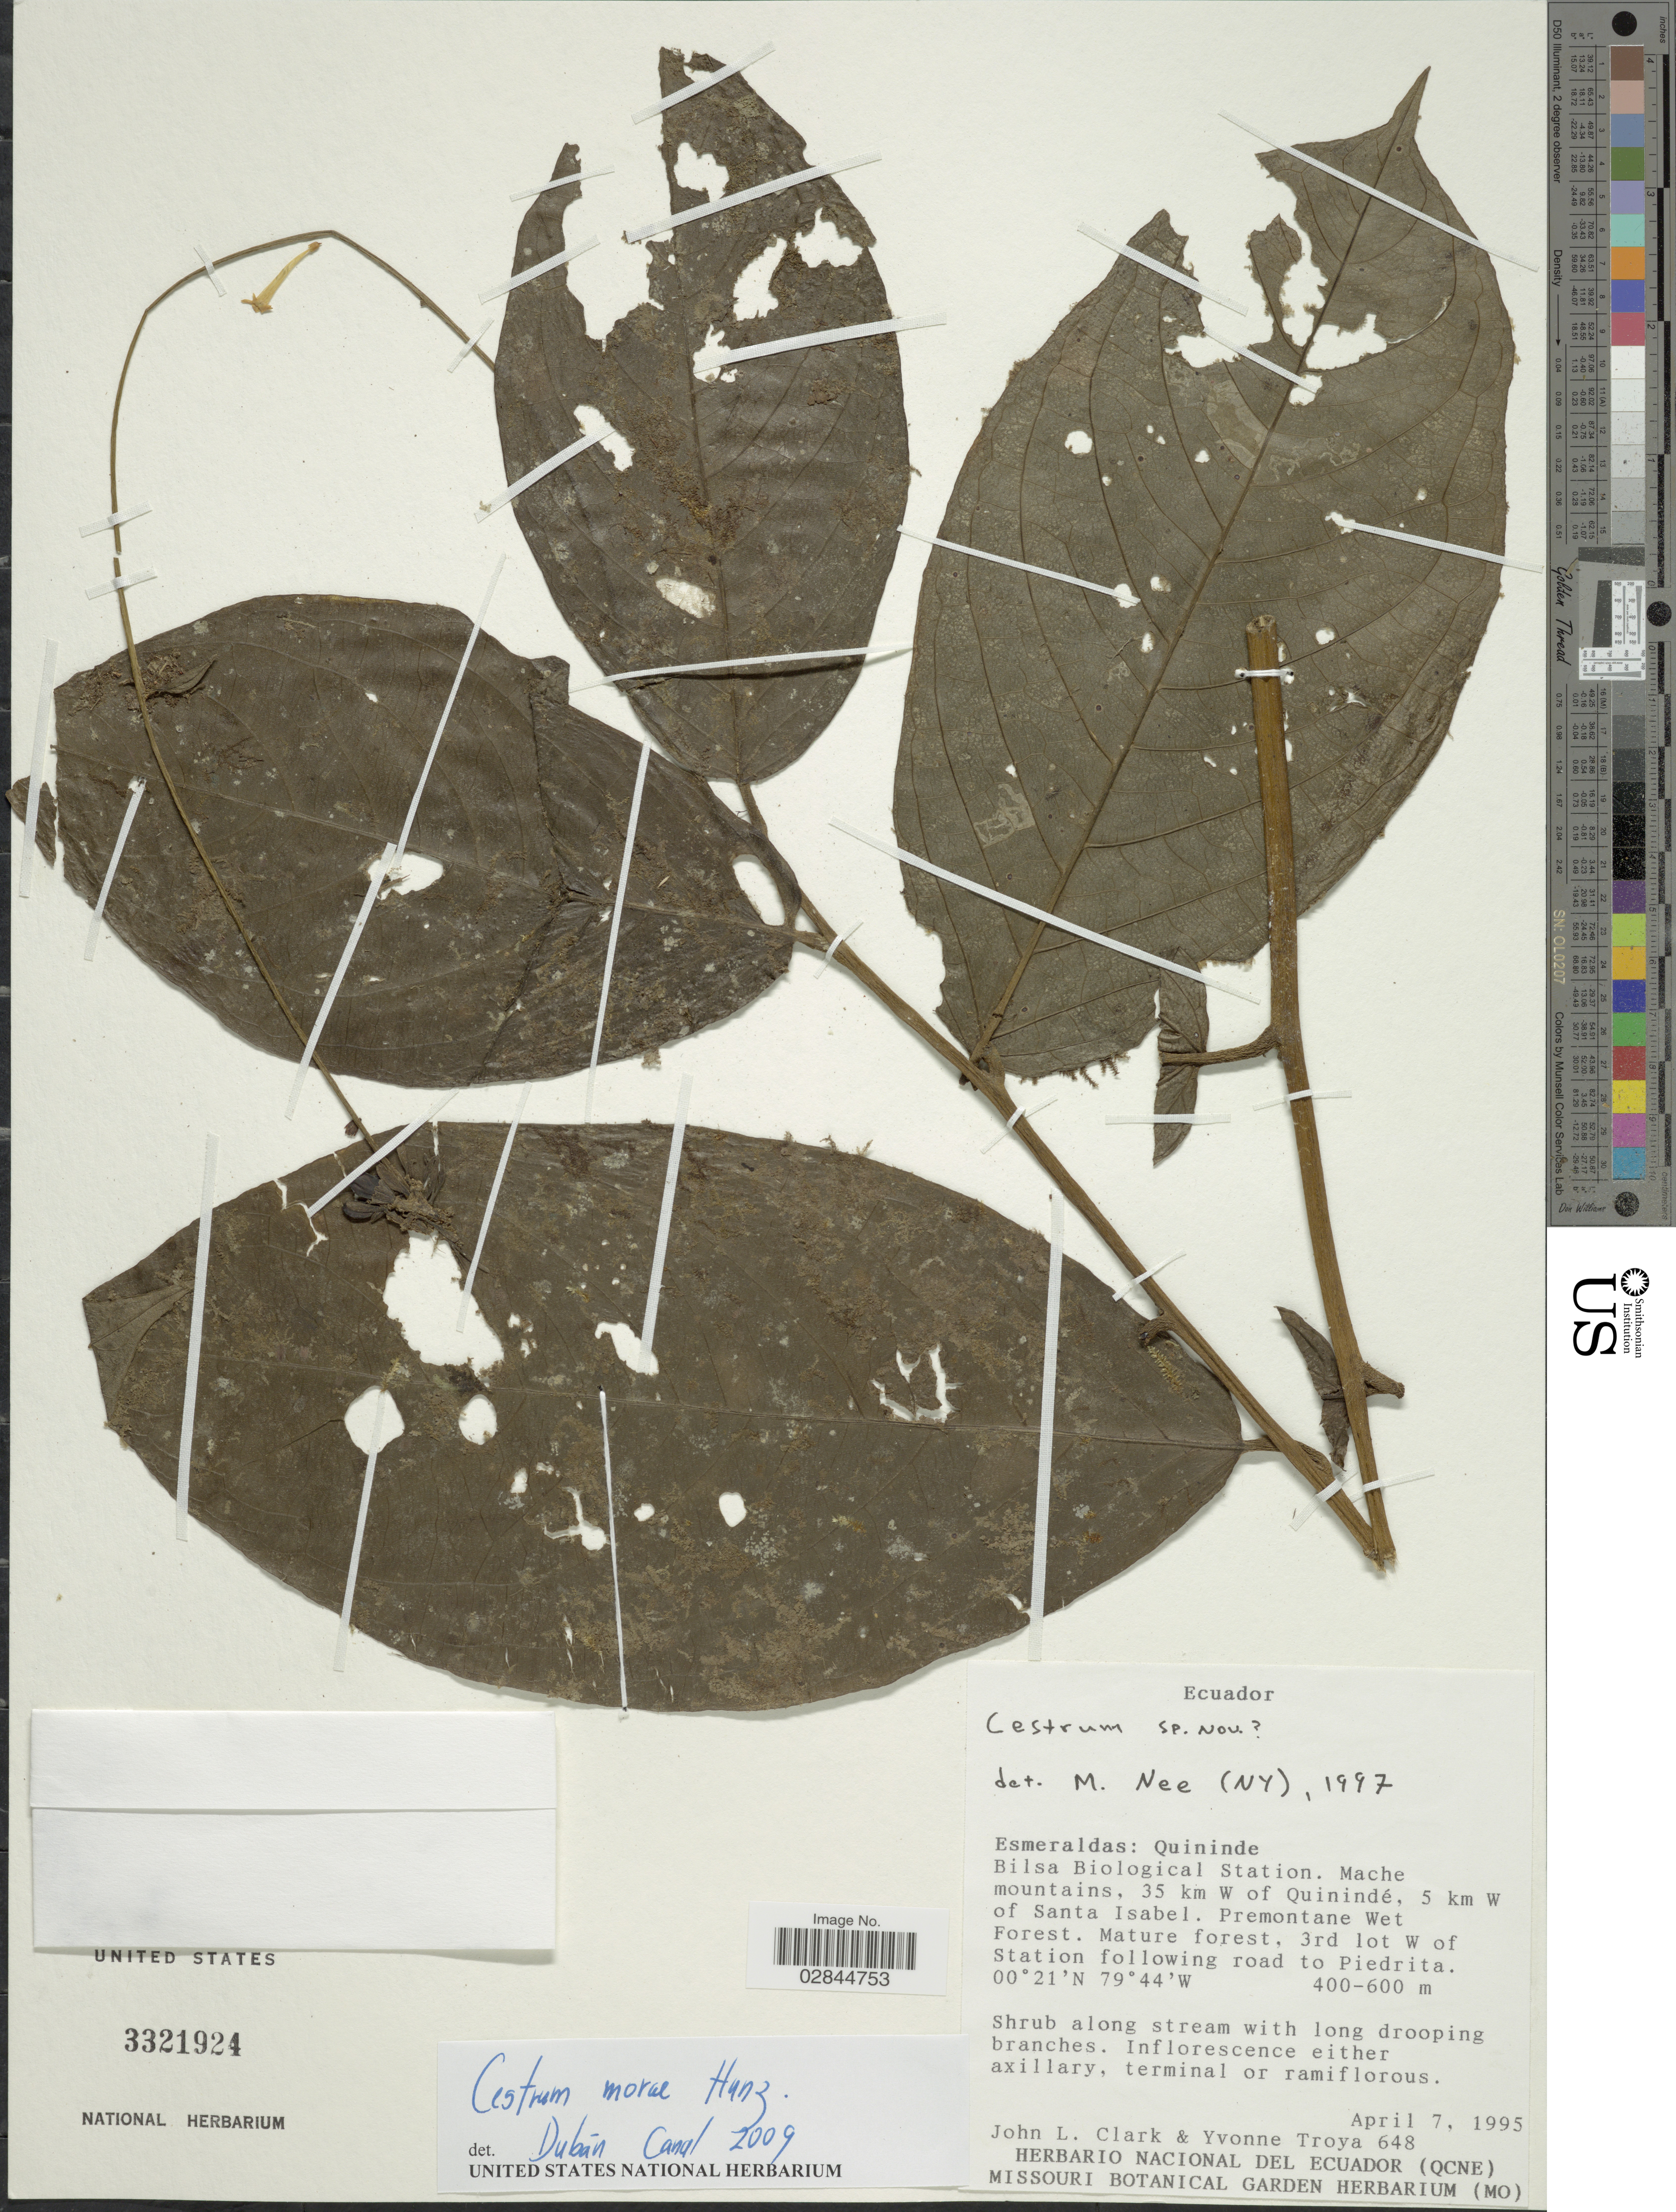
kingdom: Plantae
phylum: Tracheophyta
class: Magnoliopsida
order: Solanales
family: Solanaceae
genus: Cestrum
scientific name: Cestrum morae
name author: Hunz.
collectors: J. L. Clark & Y. Troya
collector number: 648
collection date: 1995-04-07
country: Ecuador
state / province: Esmeraldas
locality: Quininde. Bilsa Biological Station. Mache mountains. 35 km W of Quinínde, 5 km W of Santa Isabel. Mature forest, 3rd lot W of Station following road to Piedrita.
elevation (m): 400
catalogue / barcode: US 3321924